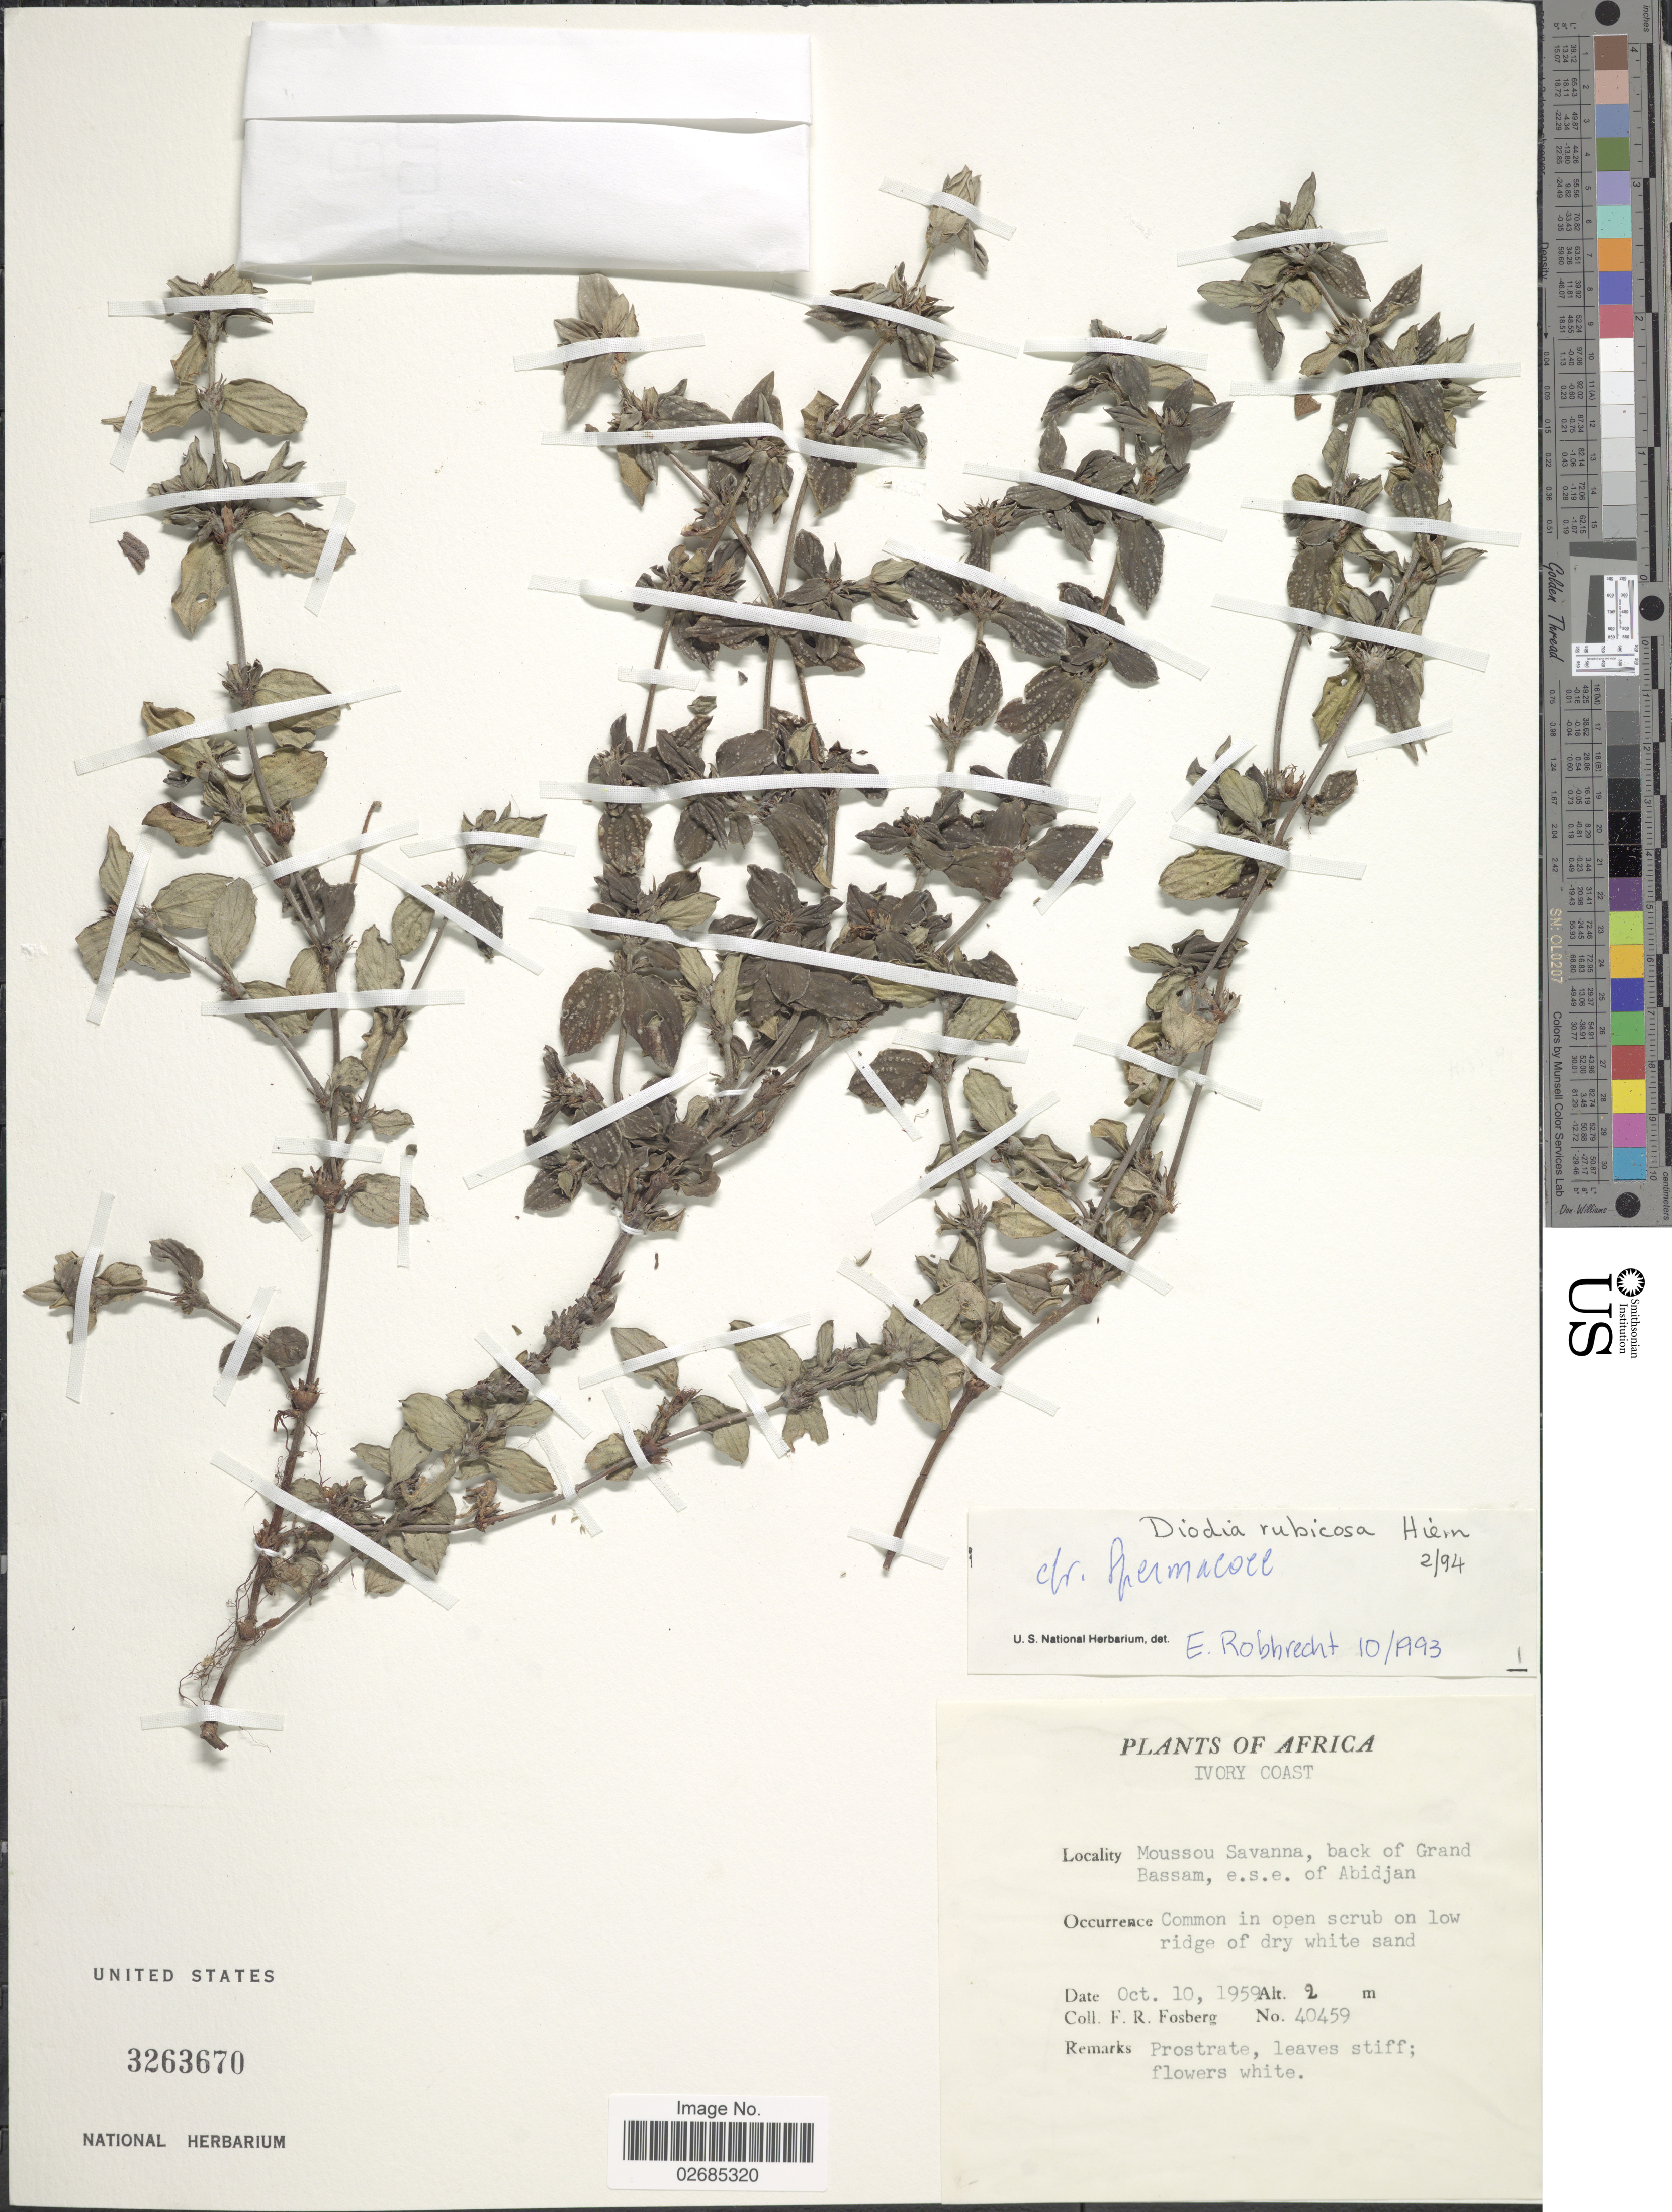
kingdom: Plantae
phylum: Tracheophyta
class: Magnoliopsida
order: Gentianales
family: Rubiaceae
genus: Diodia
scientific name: Diodia rubricosa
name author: Hiern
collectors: F. R. Fosberg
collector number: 40459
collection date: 1959-10-10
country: Ivory Coast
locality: Africa. Moussou Savanna, back of Grand Bassam, e. s. e. of Abidjan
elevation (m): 2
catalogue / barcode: US 3263670